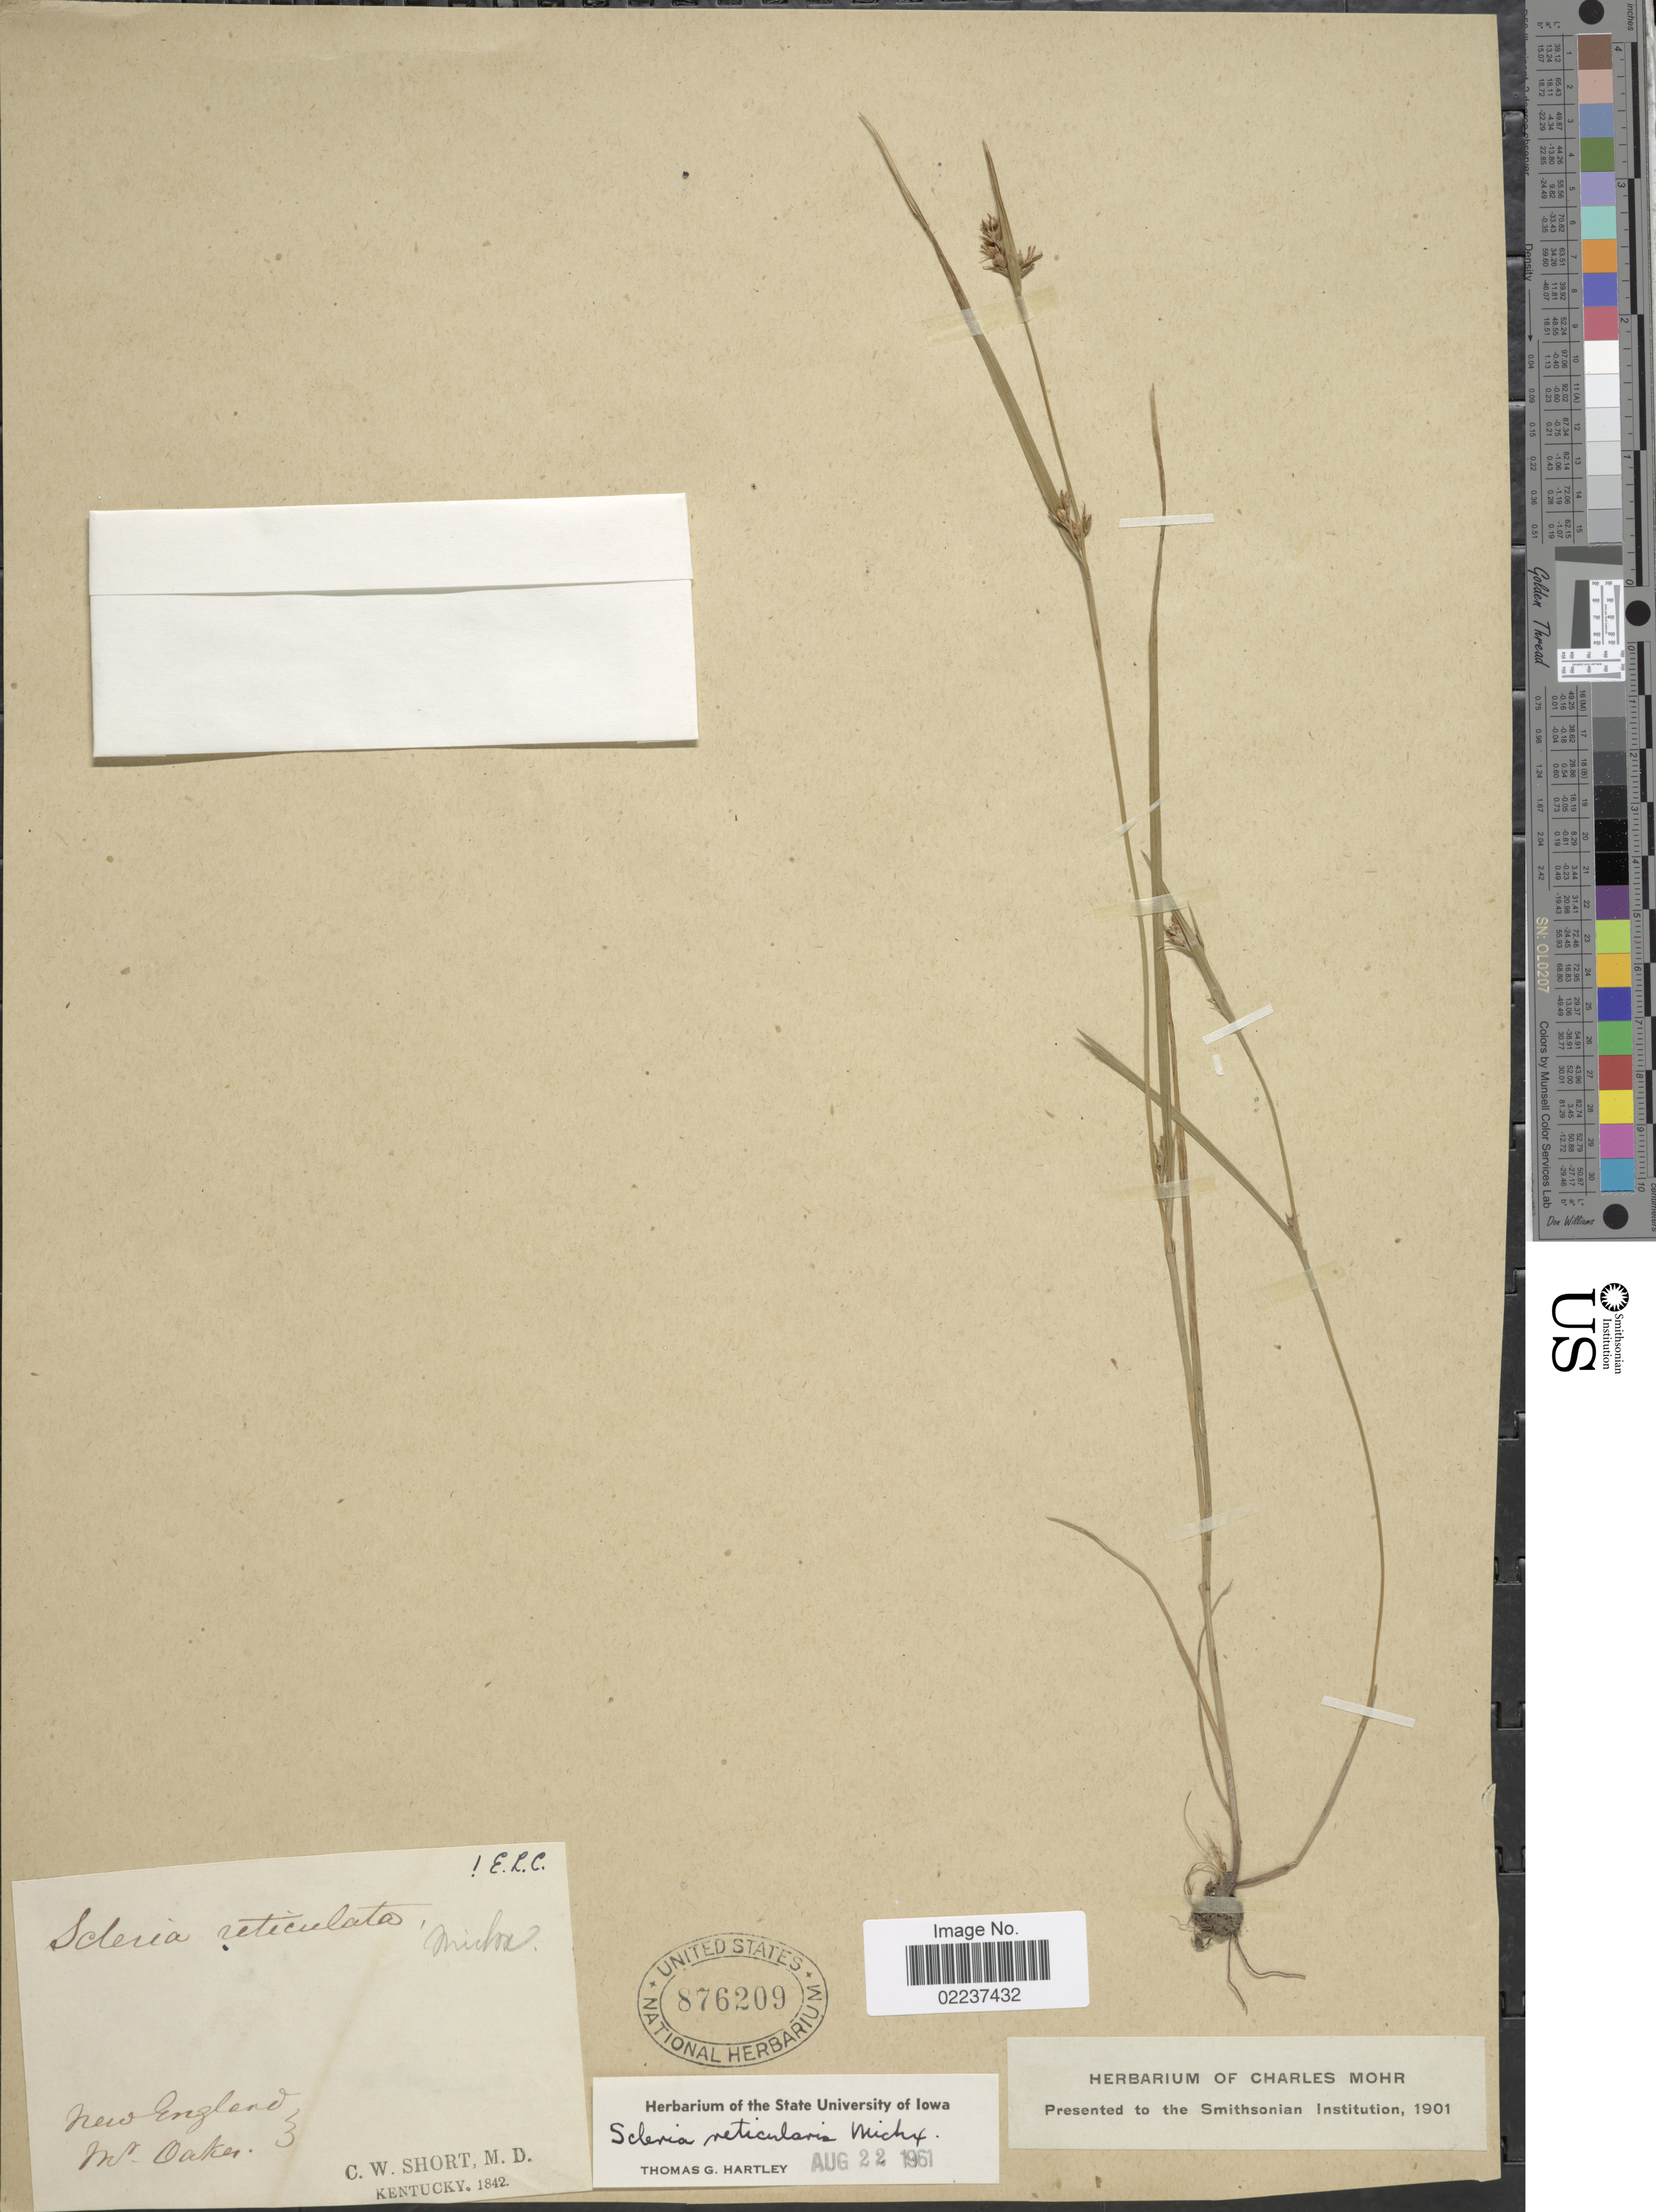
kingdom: Plantae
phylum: Tracheophyta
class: Liliopsida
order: Poales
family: Cyperaceae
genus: Scleria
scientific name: Scleria reticularis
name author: Michx.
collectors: C. W. Short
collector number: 3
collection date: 1842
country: United States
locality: New England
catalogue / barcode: US 876209